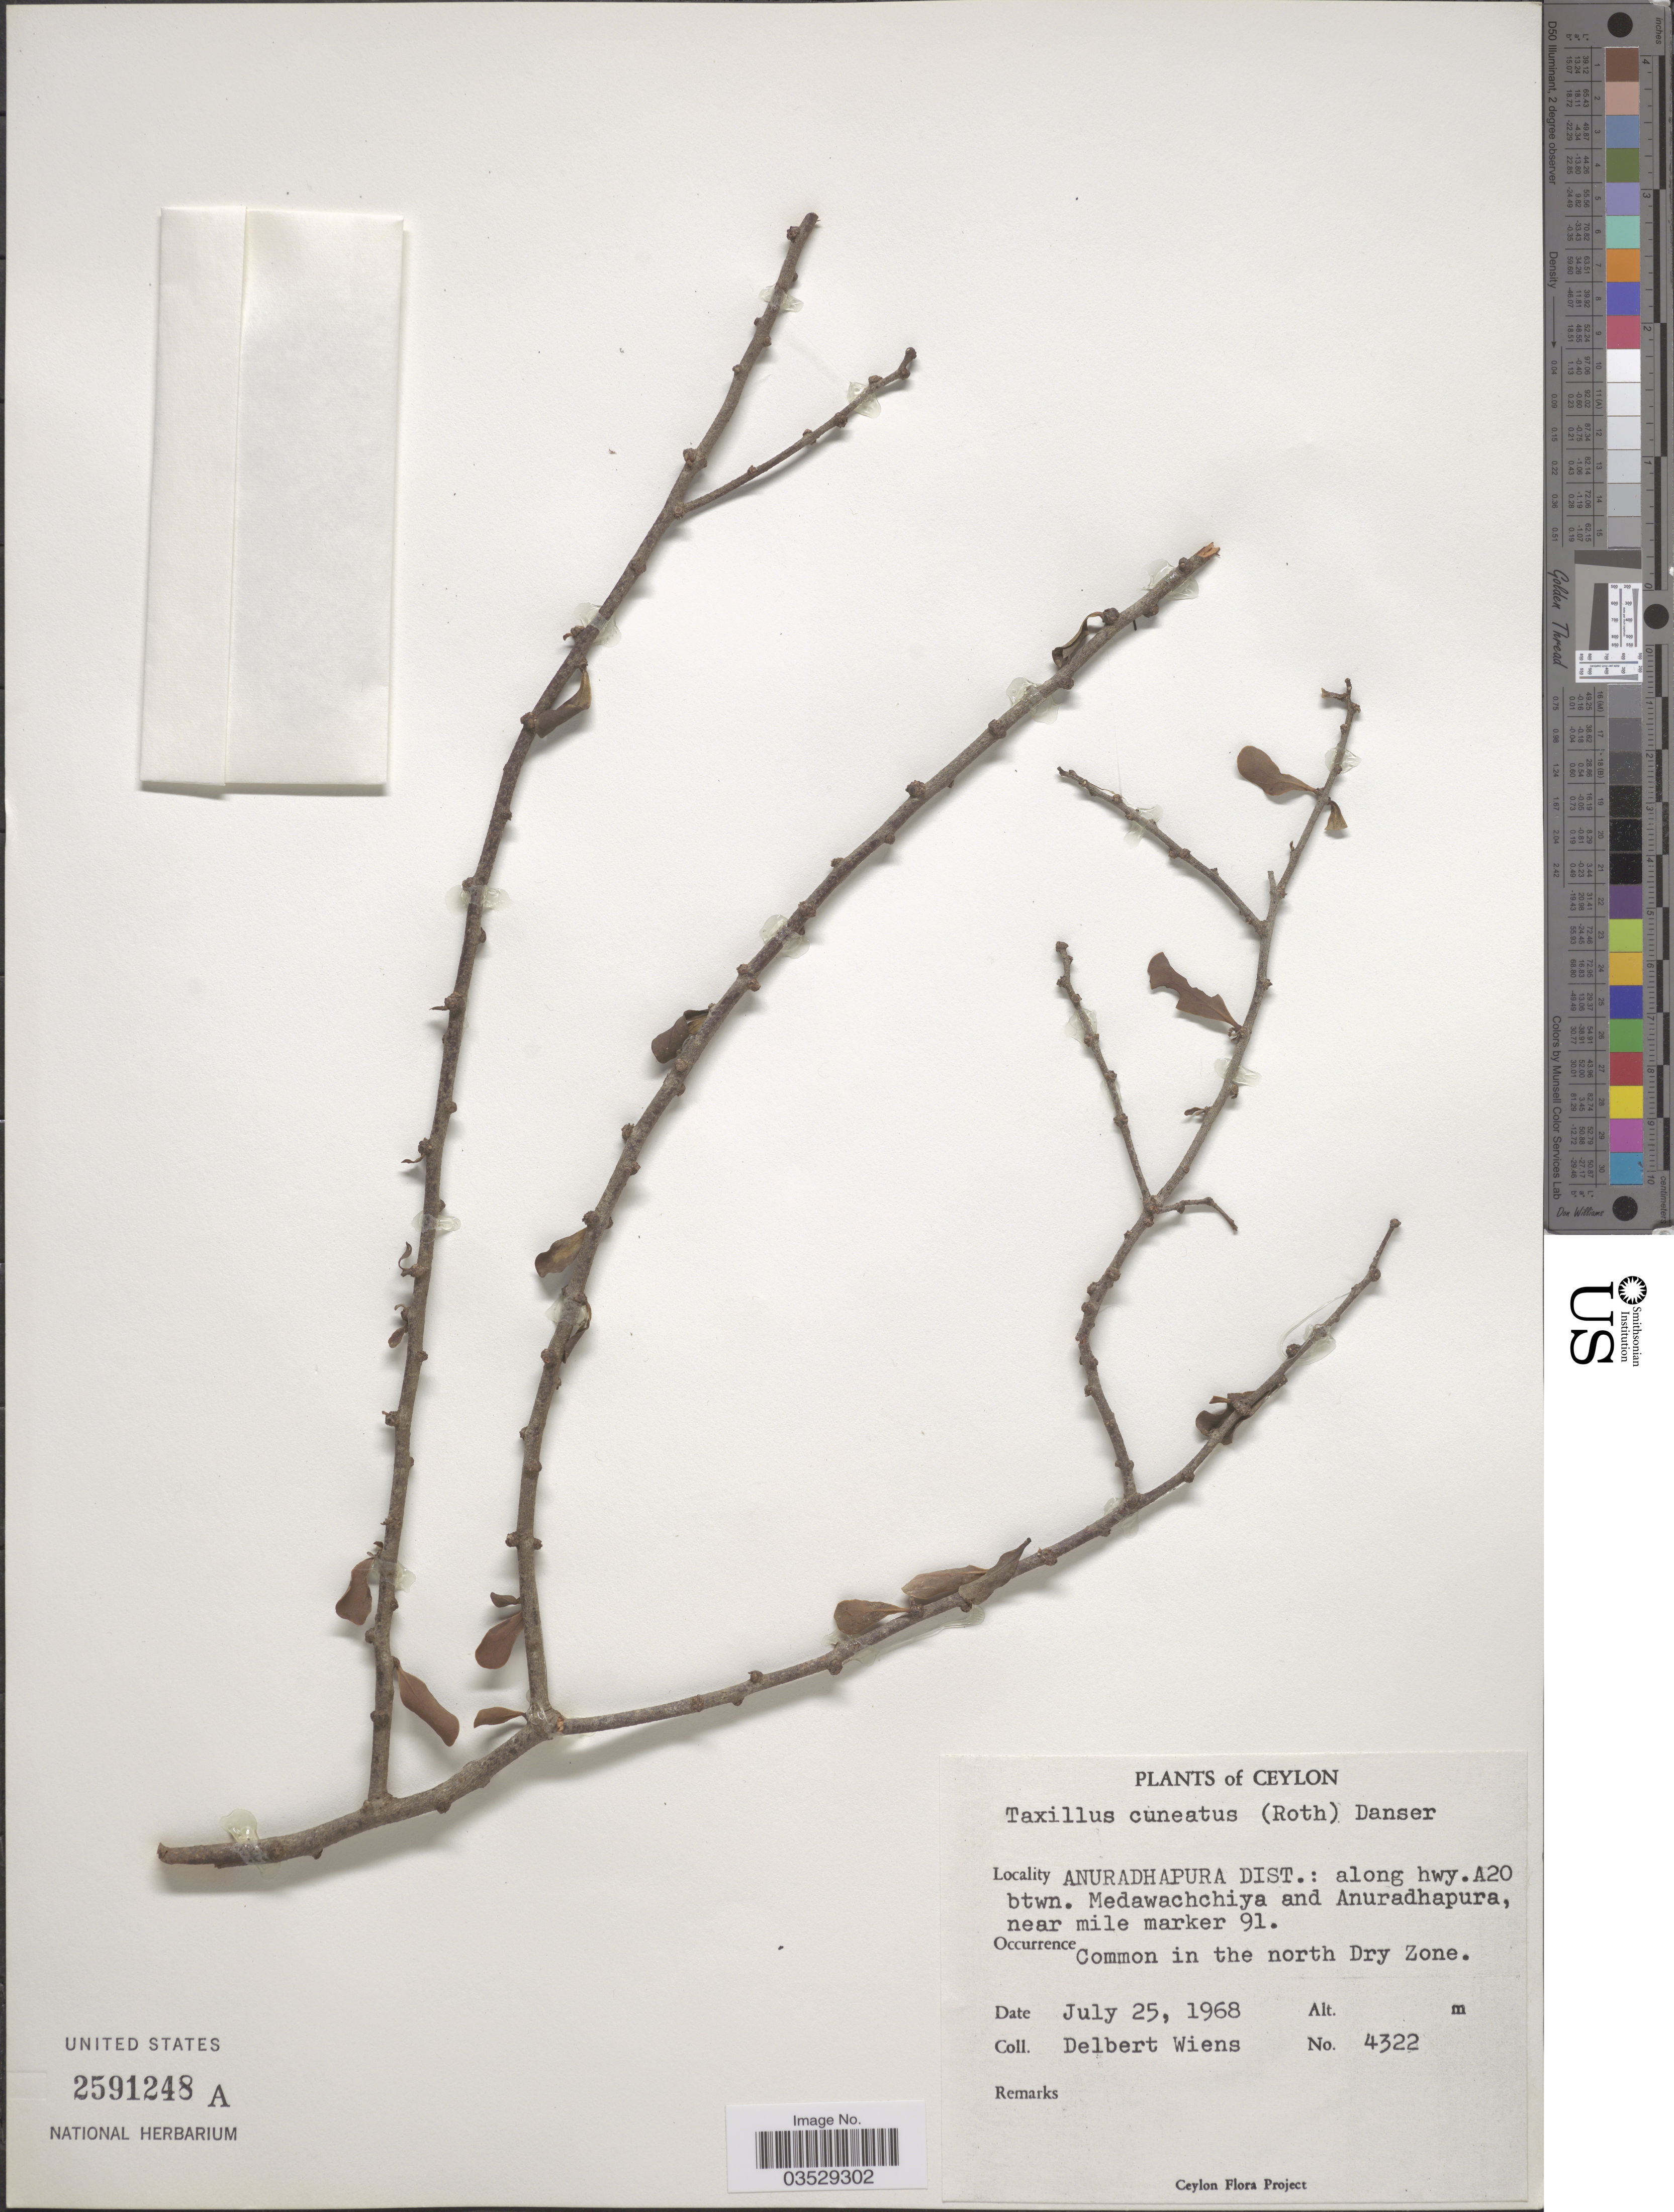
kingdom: Plantae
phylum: Tracheophyta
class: Magnoliopsida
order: Santalales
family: Loranthaceae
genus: Taxillus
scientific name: Taxillus cuneatus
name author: Danser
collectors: D. Wiens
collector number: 4322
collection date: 1968-07-25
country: Sri Lanka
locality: Ceylon. Anuradhapura Dist.: along hwy. A20 btwn. Medawachchiya and Anuradhapura, near mile marker 91. Common in the north Dry Zone.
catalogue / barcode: US 2591248A